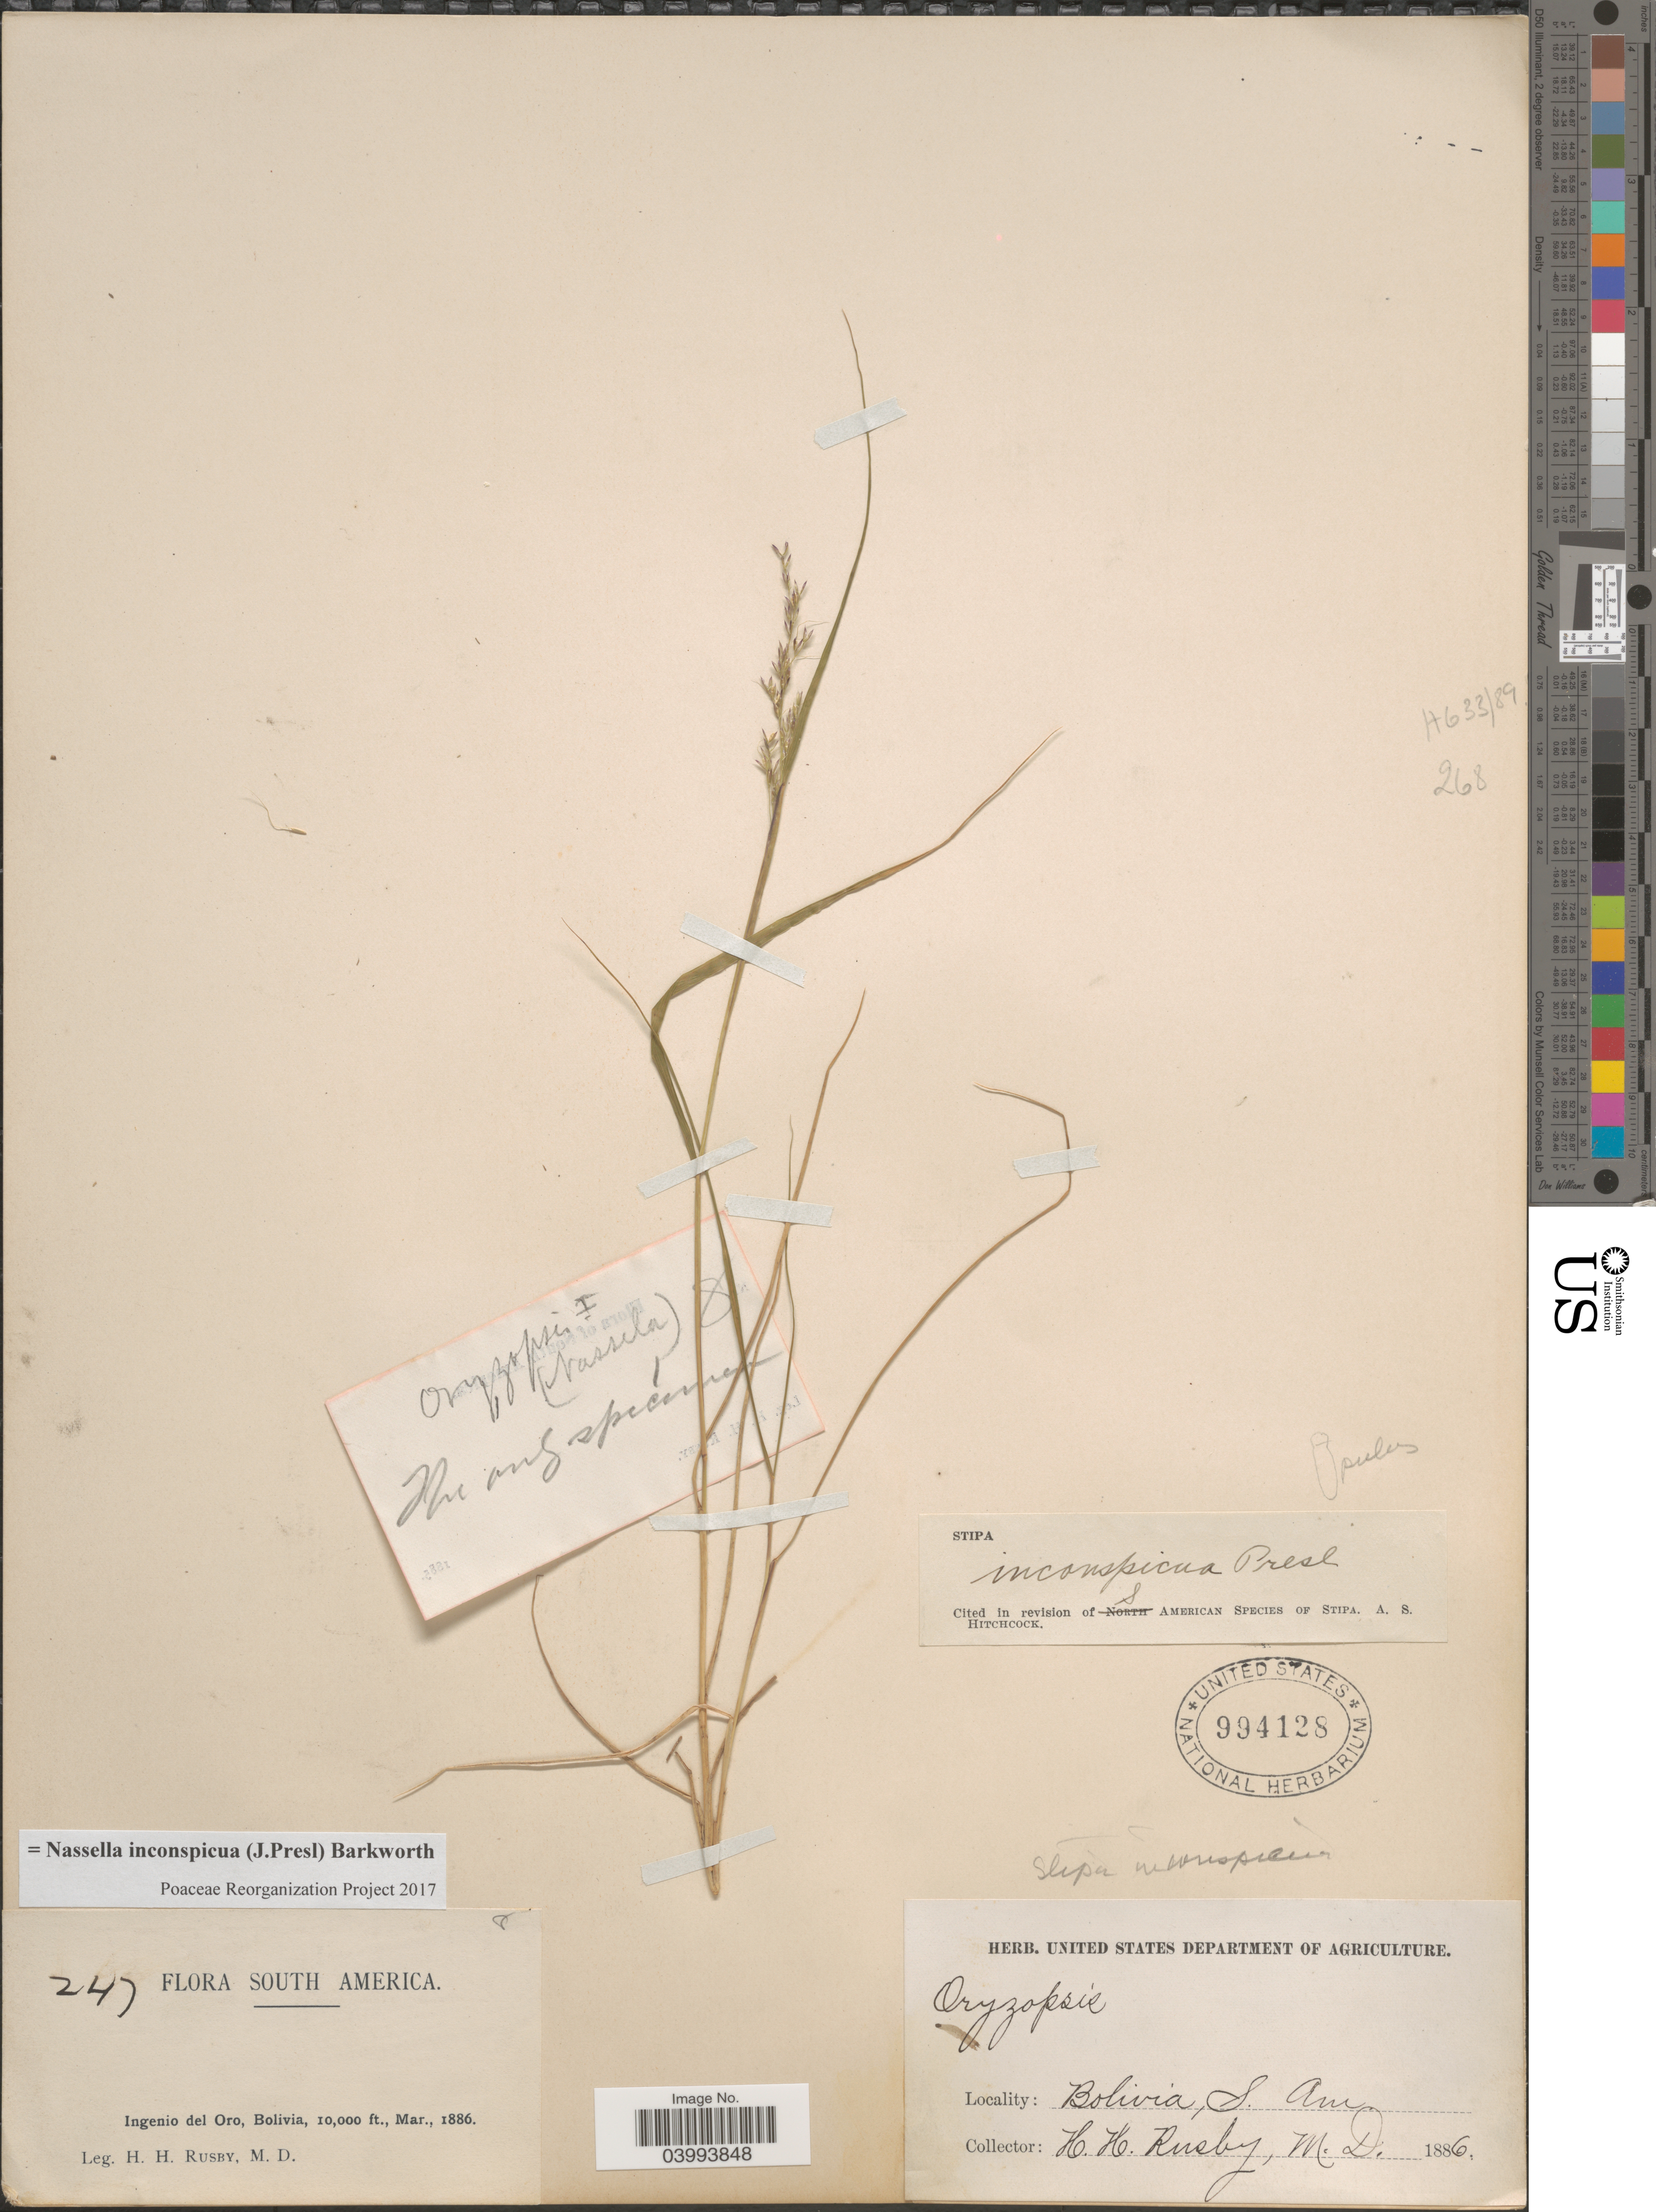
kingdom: Plantae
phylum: Tracheophyta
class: Liliopsida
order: Poales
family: Poaceae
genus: Nassella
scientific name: Nassella inconspicua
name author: (J. Presl) Barkworth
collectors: H. H. Rusby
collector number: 247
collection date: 1886-03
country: Bolivia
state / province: Potosí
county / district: Potasí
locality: Ingenio del Oro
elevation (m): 3048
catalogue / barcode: US 994128